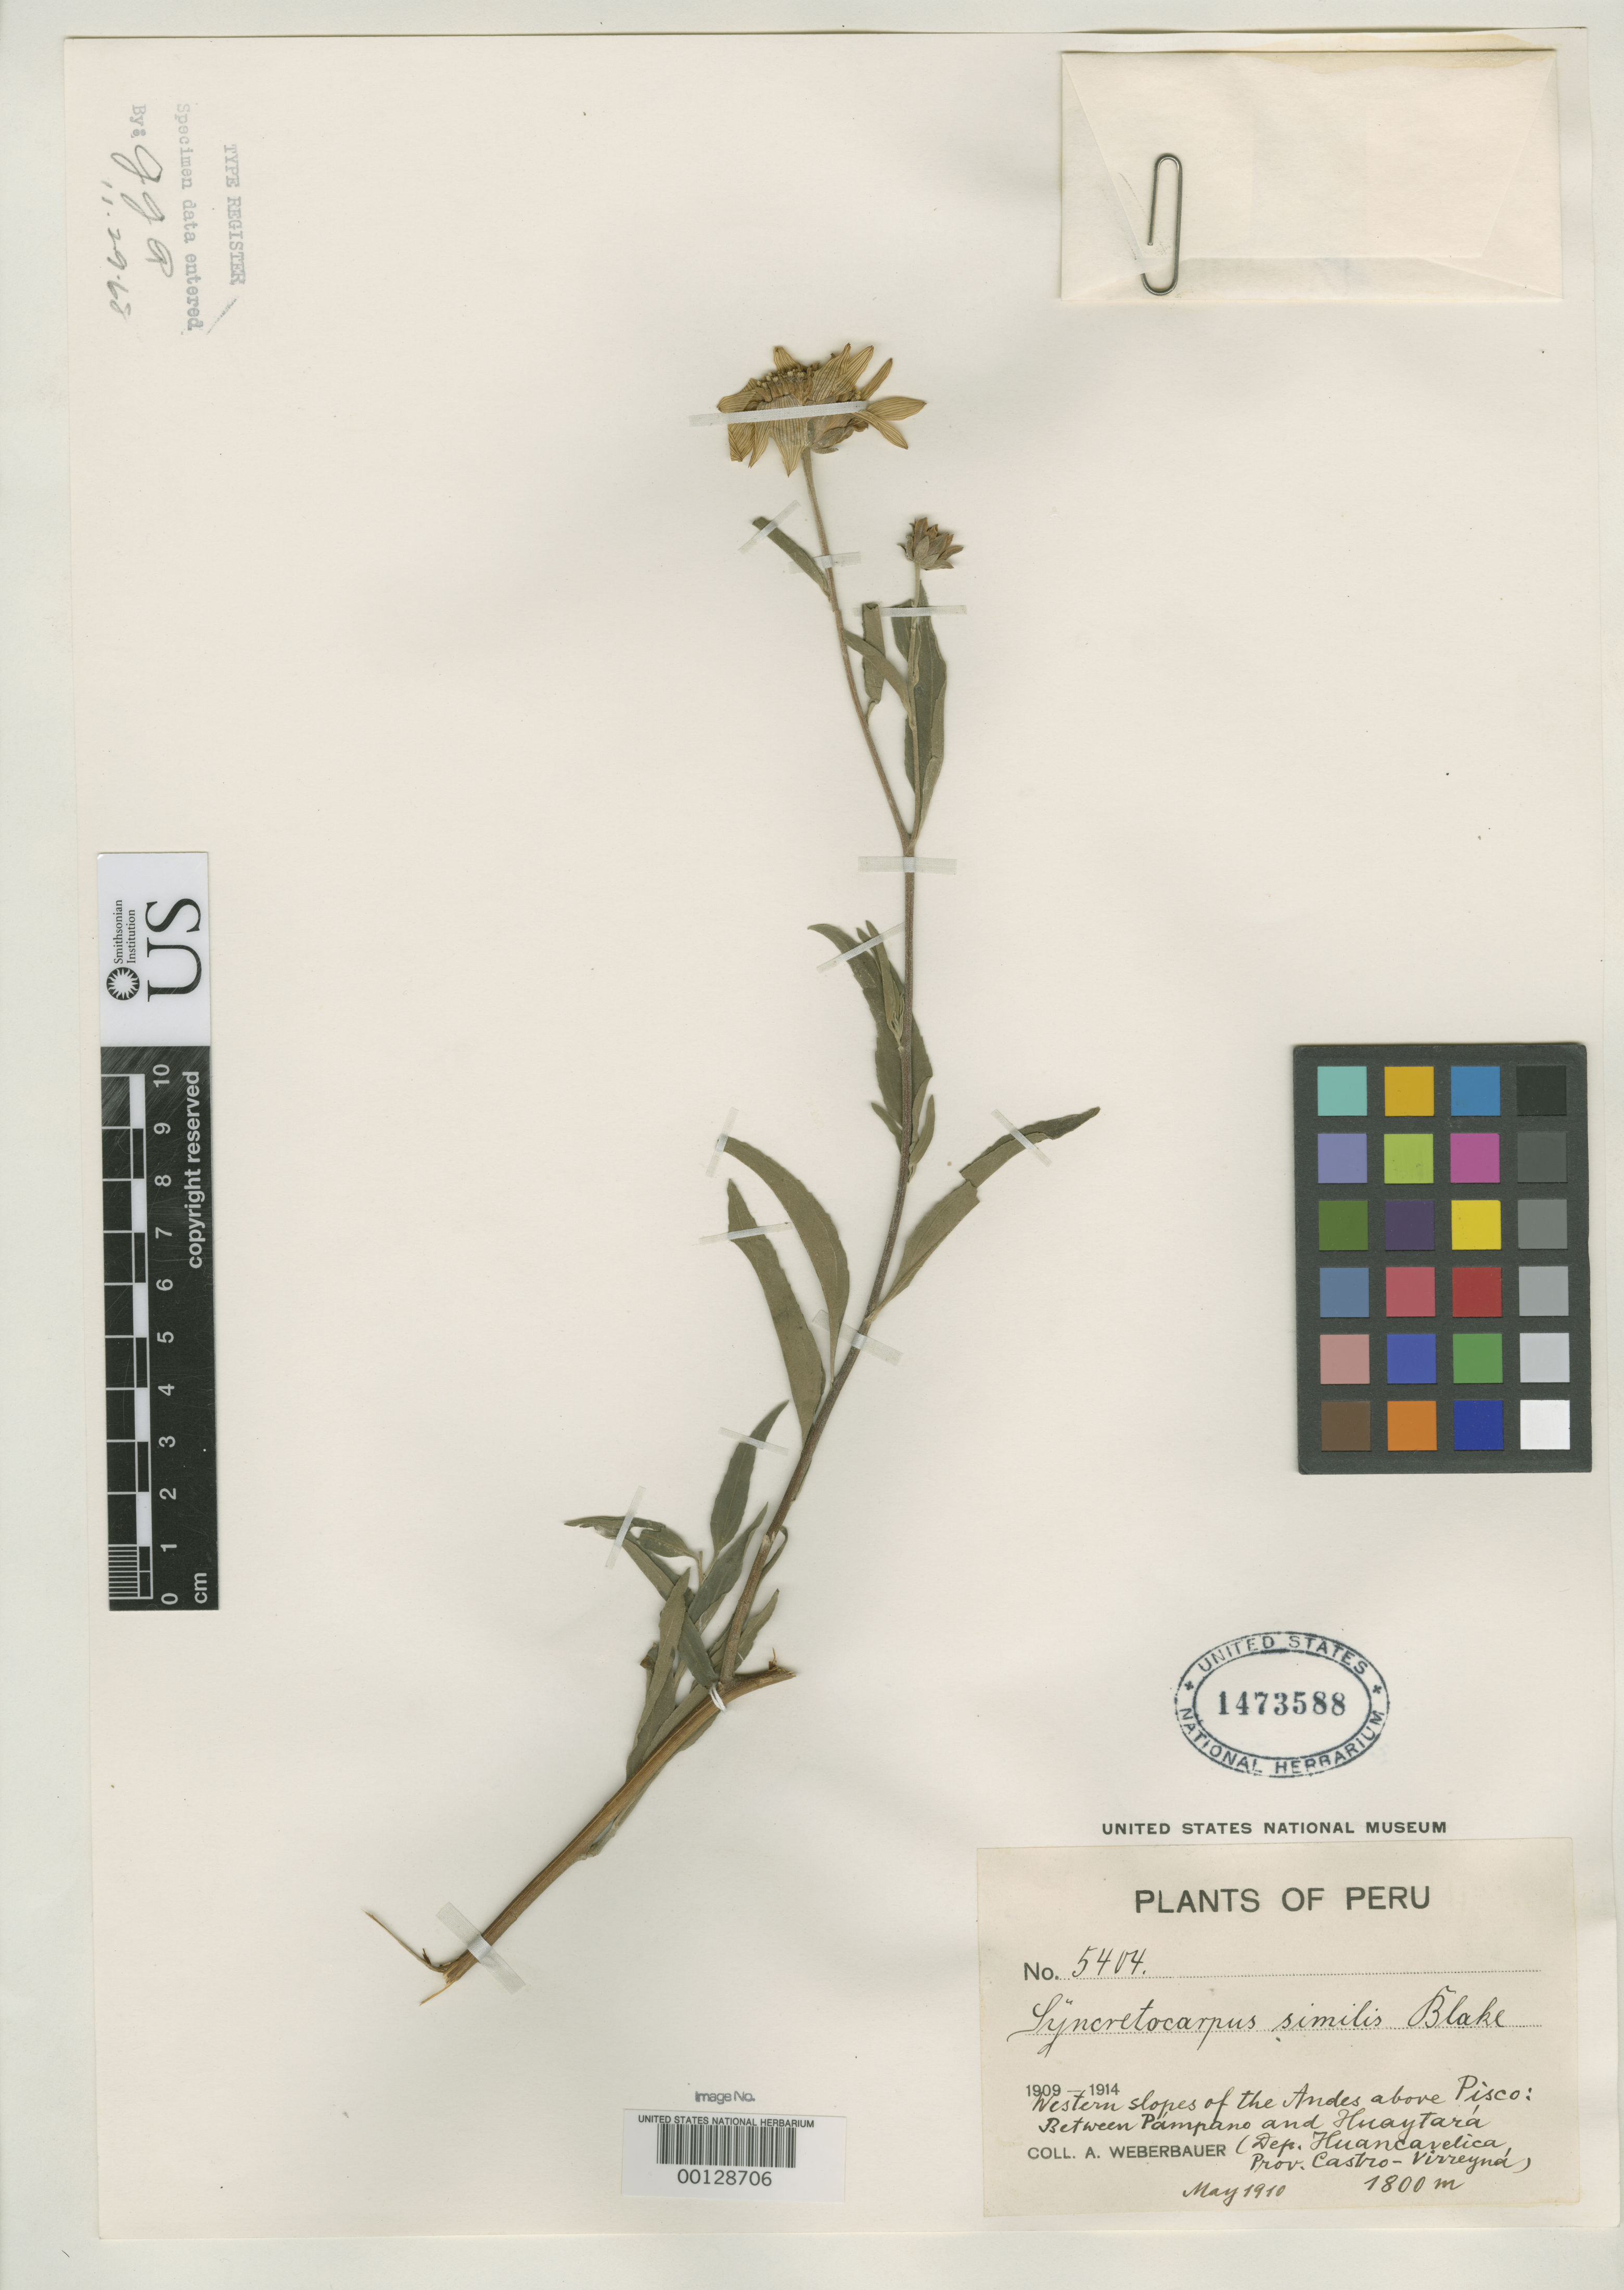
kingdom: Plantae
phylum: Tracheophyta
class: Magnoliopsida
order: Asterales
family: Asteraceae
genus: Syncretocarpus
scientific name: Syncretocarpus similis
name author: S.F. Blake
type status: Isotype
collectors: A. Weberbauer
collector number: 5404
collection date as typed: May 1910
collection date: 1910-05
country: Peru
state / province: Huancavelica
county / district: Castrovirreyna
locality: W slopes of Andes above Pisco, between Pamplona and Huaytará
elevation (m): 1800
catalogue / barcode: US 1473588